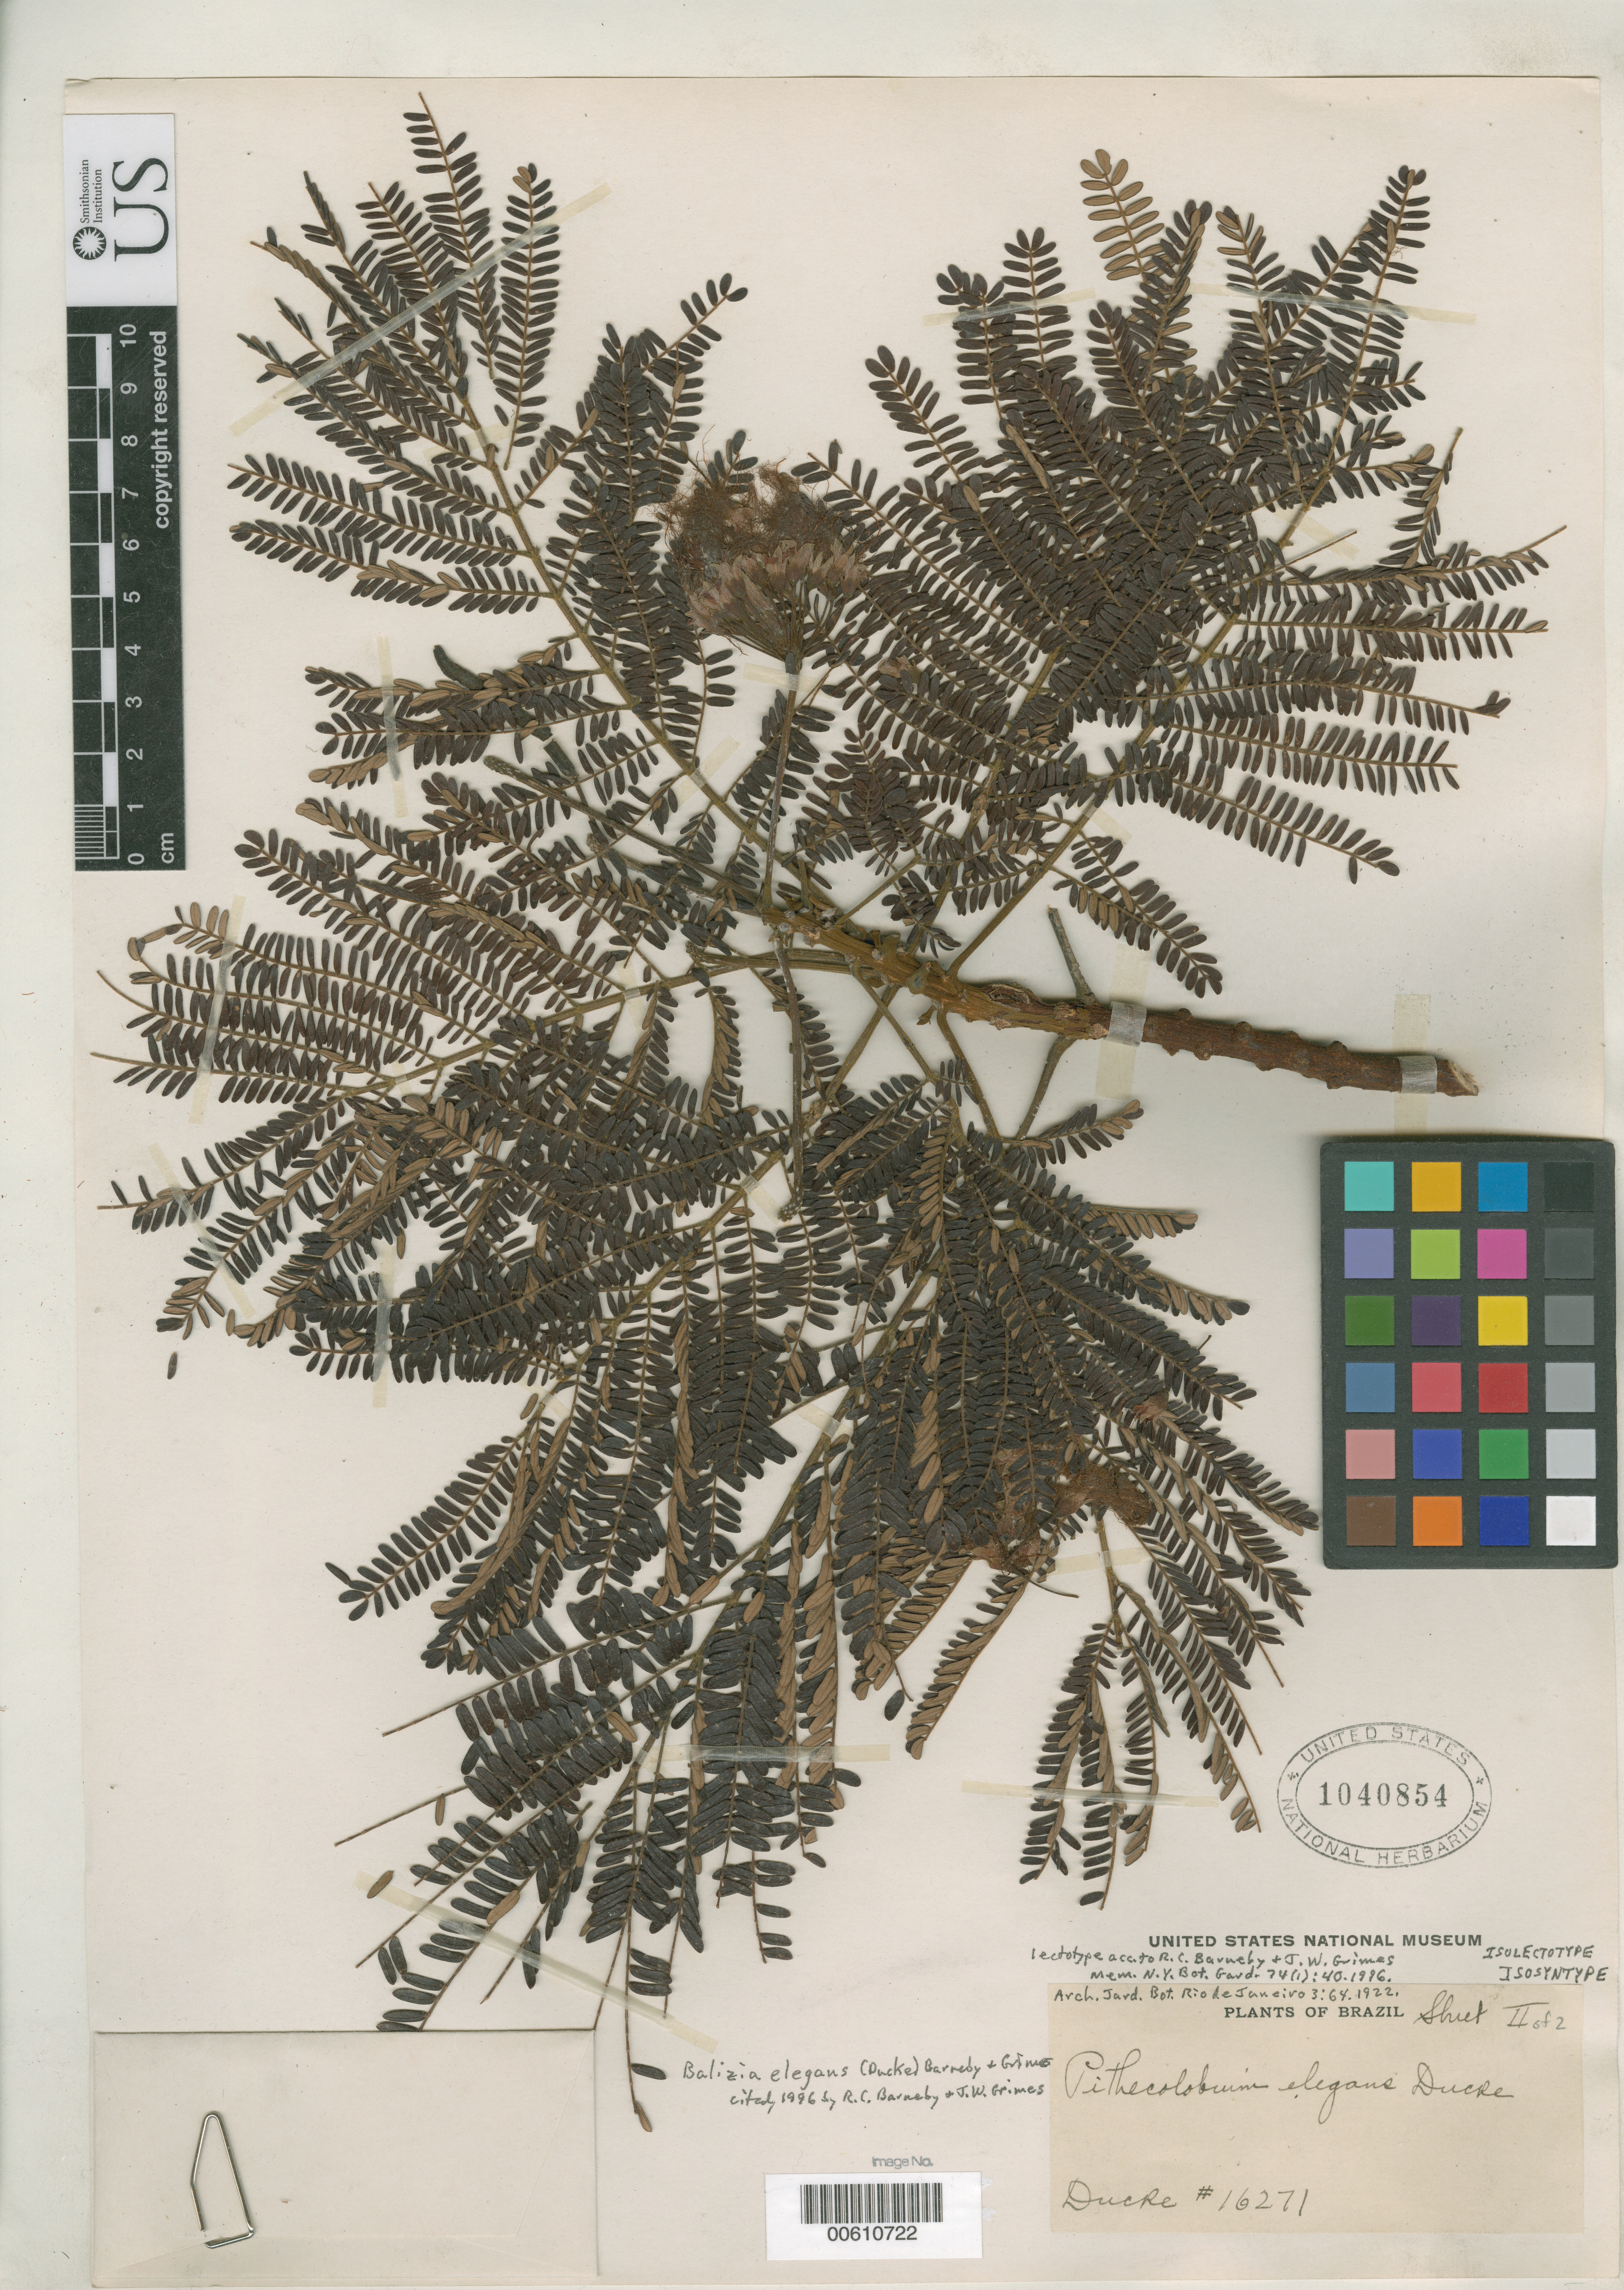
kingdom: Plantae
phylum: Tracheophyta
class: Magnoliopsida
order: Fabales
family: Fabaceae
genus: Pithecellobium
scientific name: Pithecellobium elegans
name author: Ducke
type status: Isolectotype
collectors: A. Ducke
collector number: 16271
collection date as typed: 17 Jul 1916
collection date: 1916-07-17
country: Brazil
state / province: Bahia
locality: Alcobaca (Toncatins)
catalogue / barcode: US 1040854